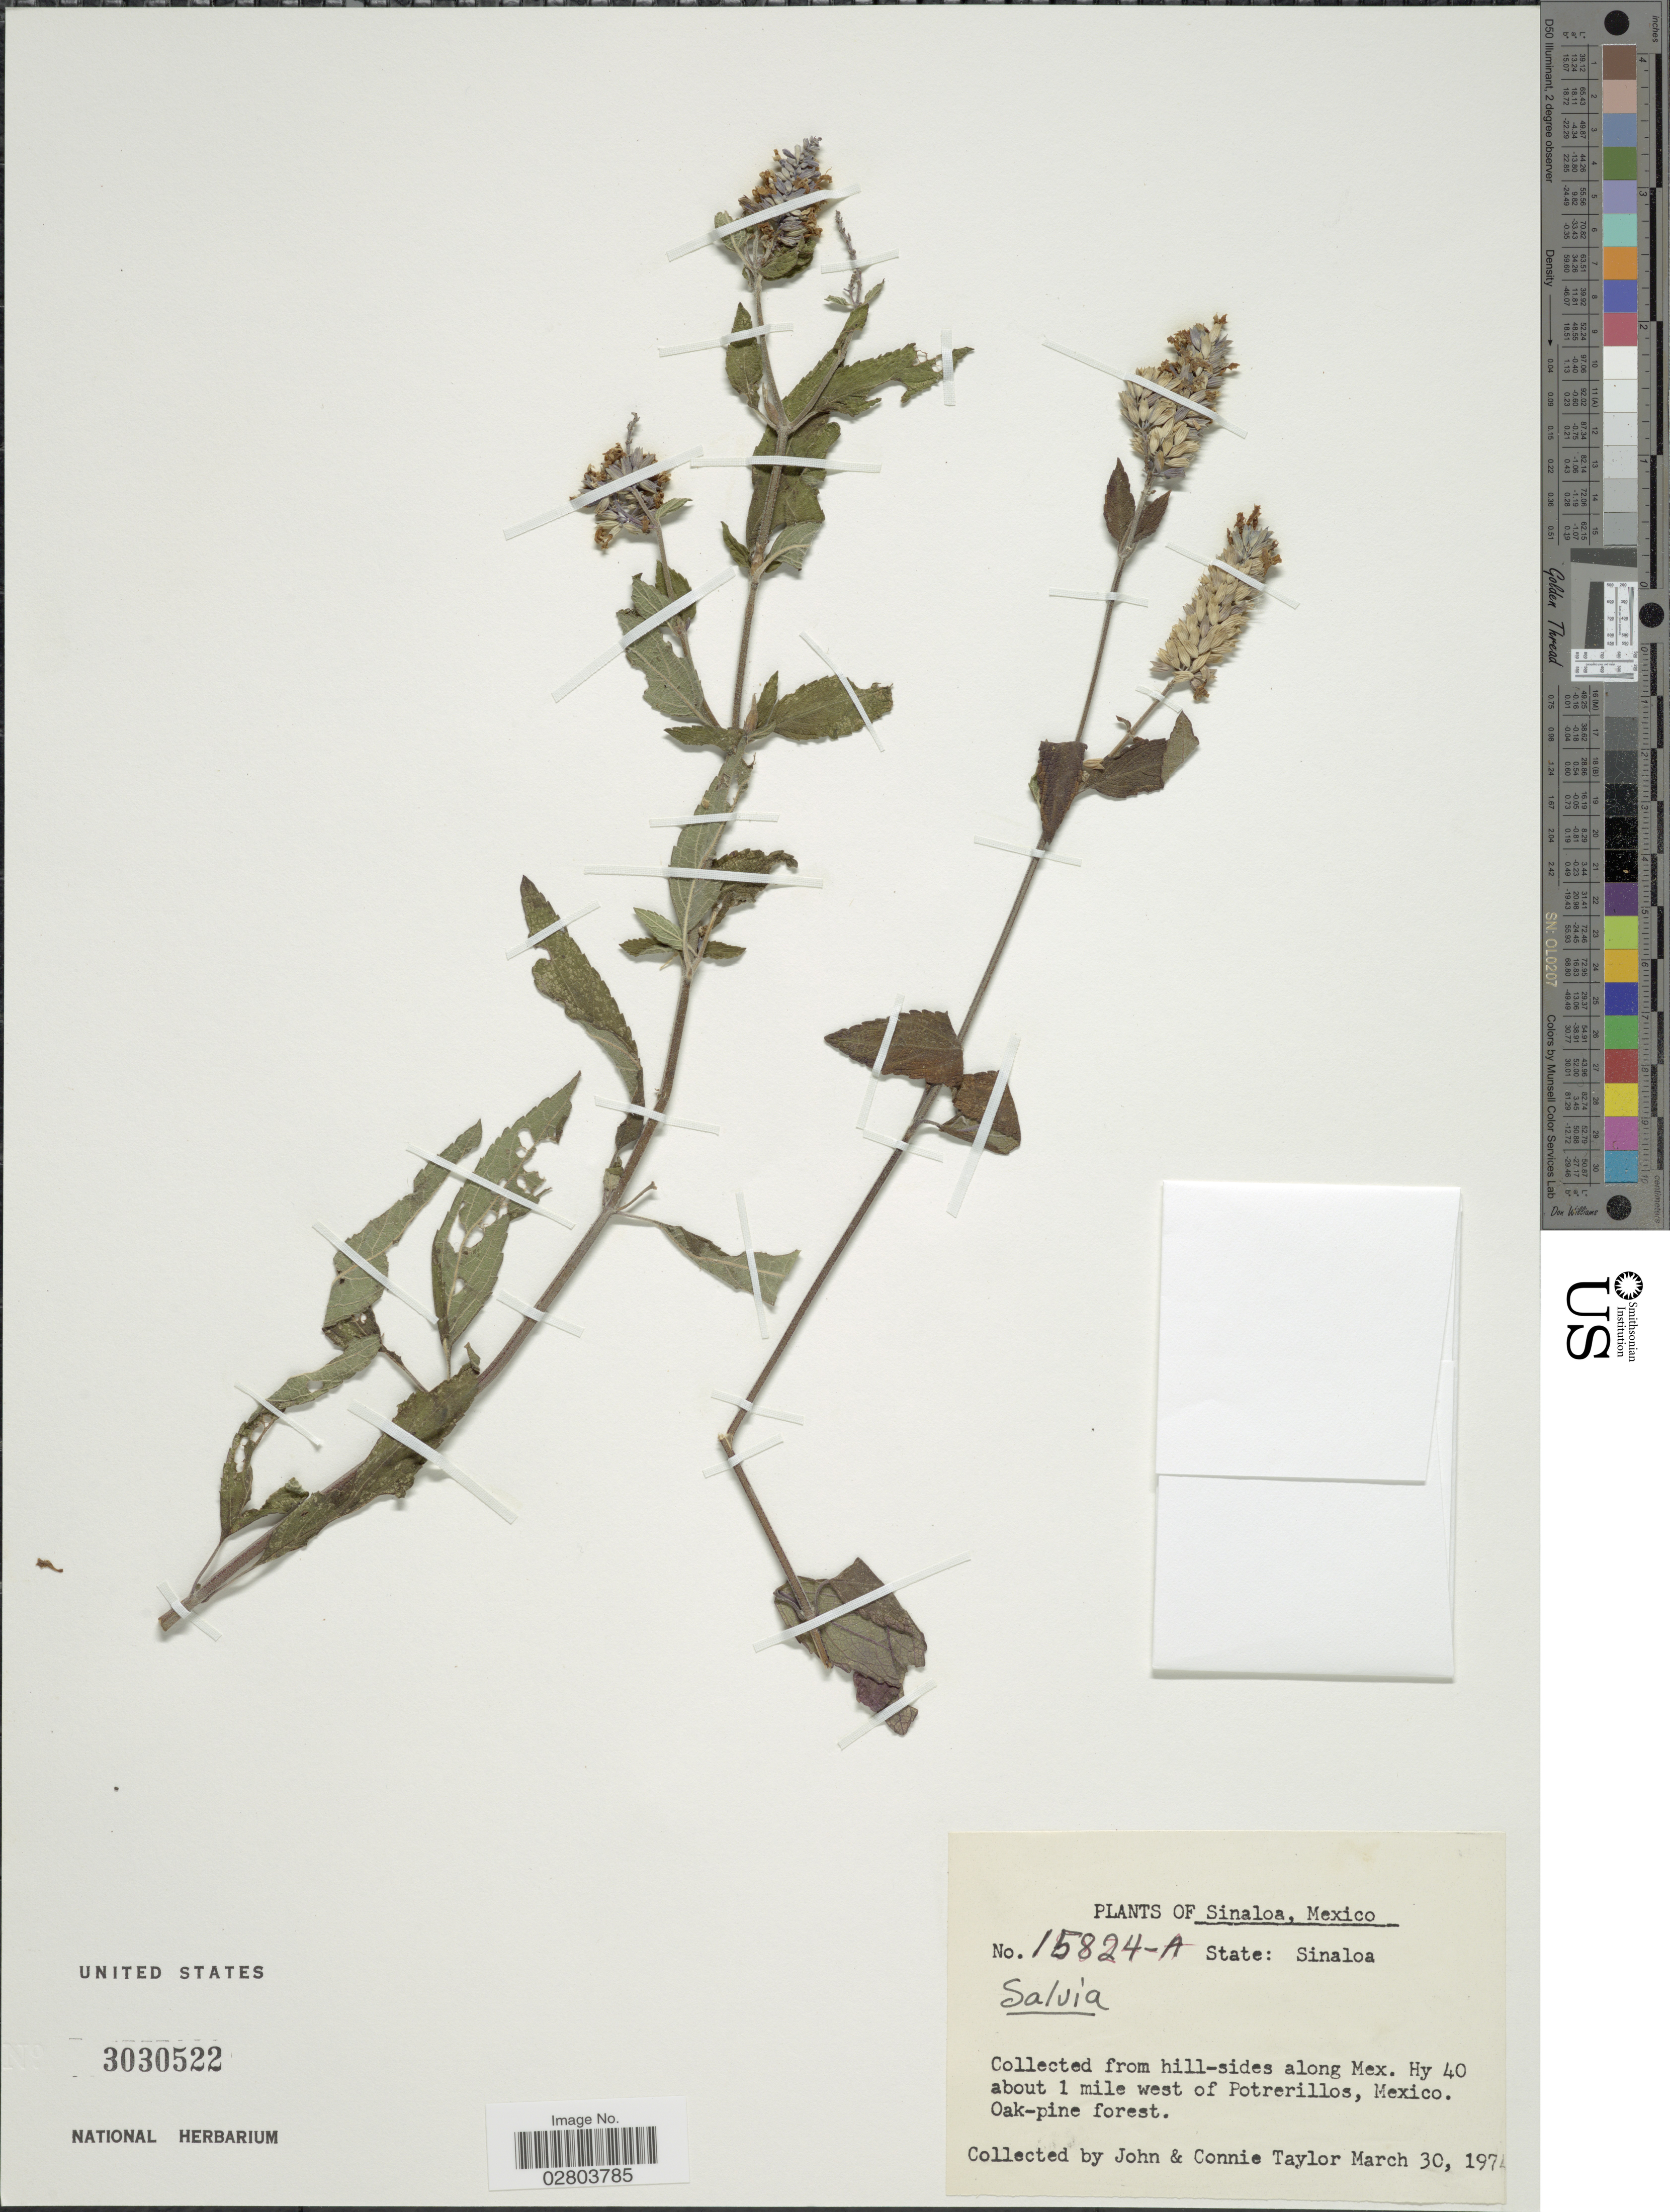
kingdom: Plantae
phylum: Tracheophyta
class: Magnoliopsida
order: Lamiales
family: Lamiaceae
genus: Salvia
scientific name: Salvia sp.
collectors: J. Taylor & C. Taylor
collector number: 15824-A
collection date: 1974-03-30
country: Mexico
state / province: Sinaloa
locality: State: Sinaloa. Collected from hill-sides along Mex. Hy 40 about 1 mile west of Potrerillos, Mexico.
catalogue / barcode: US 3030522